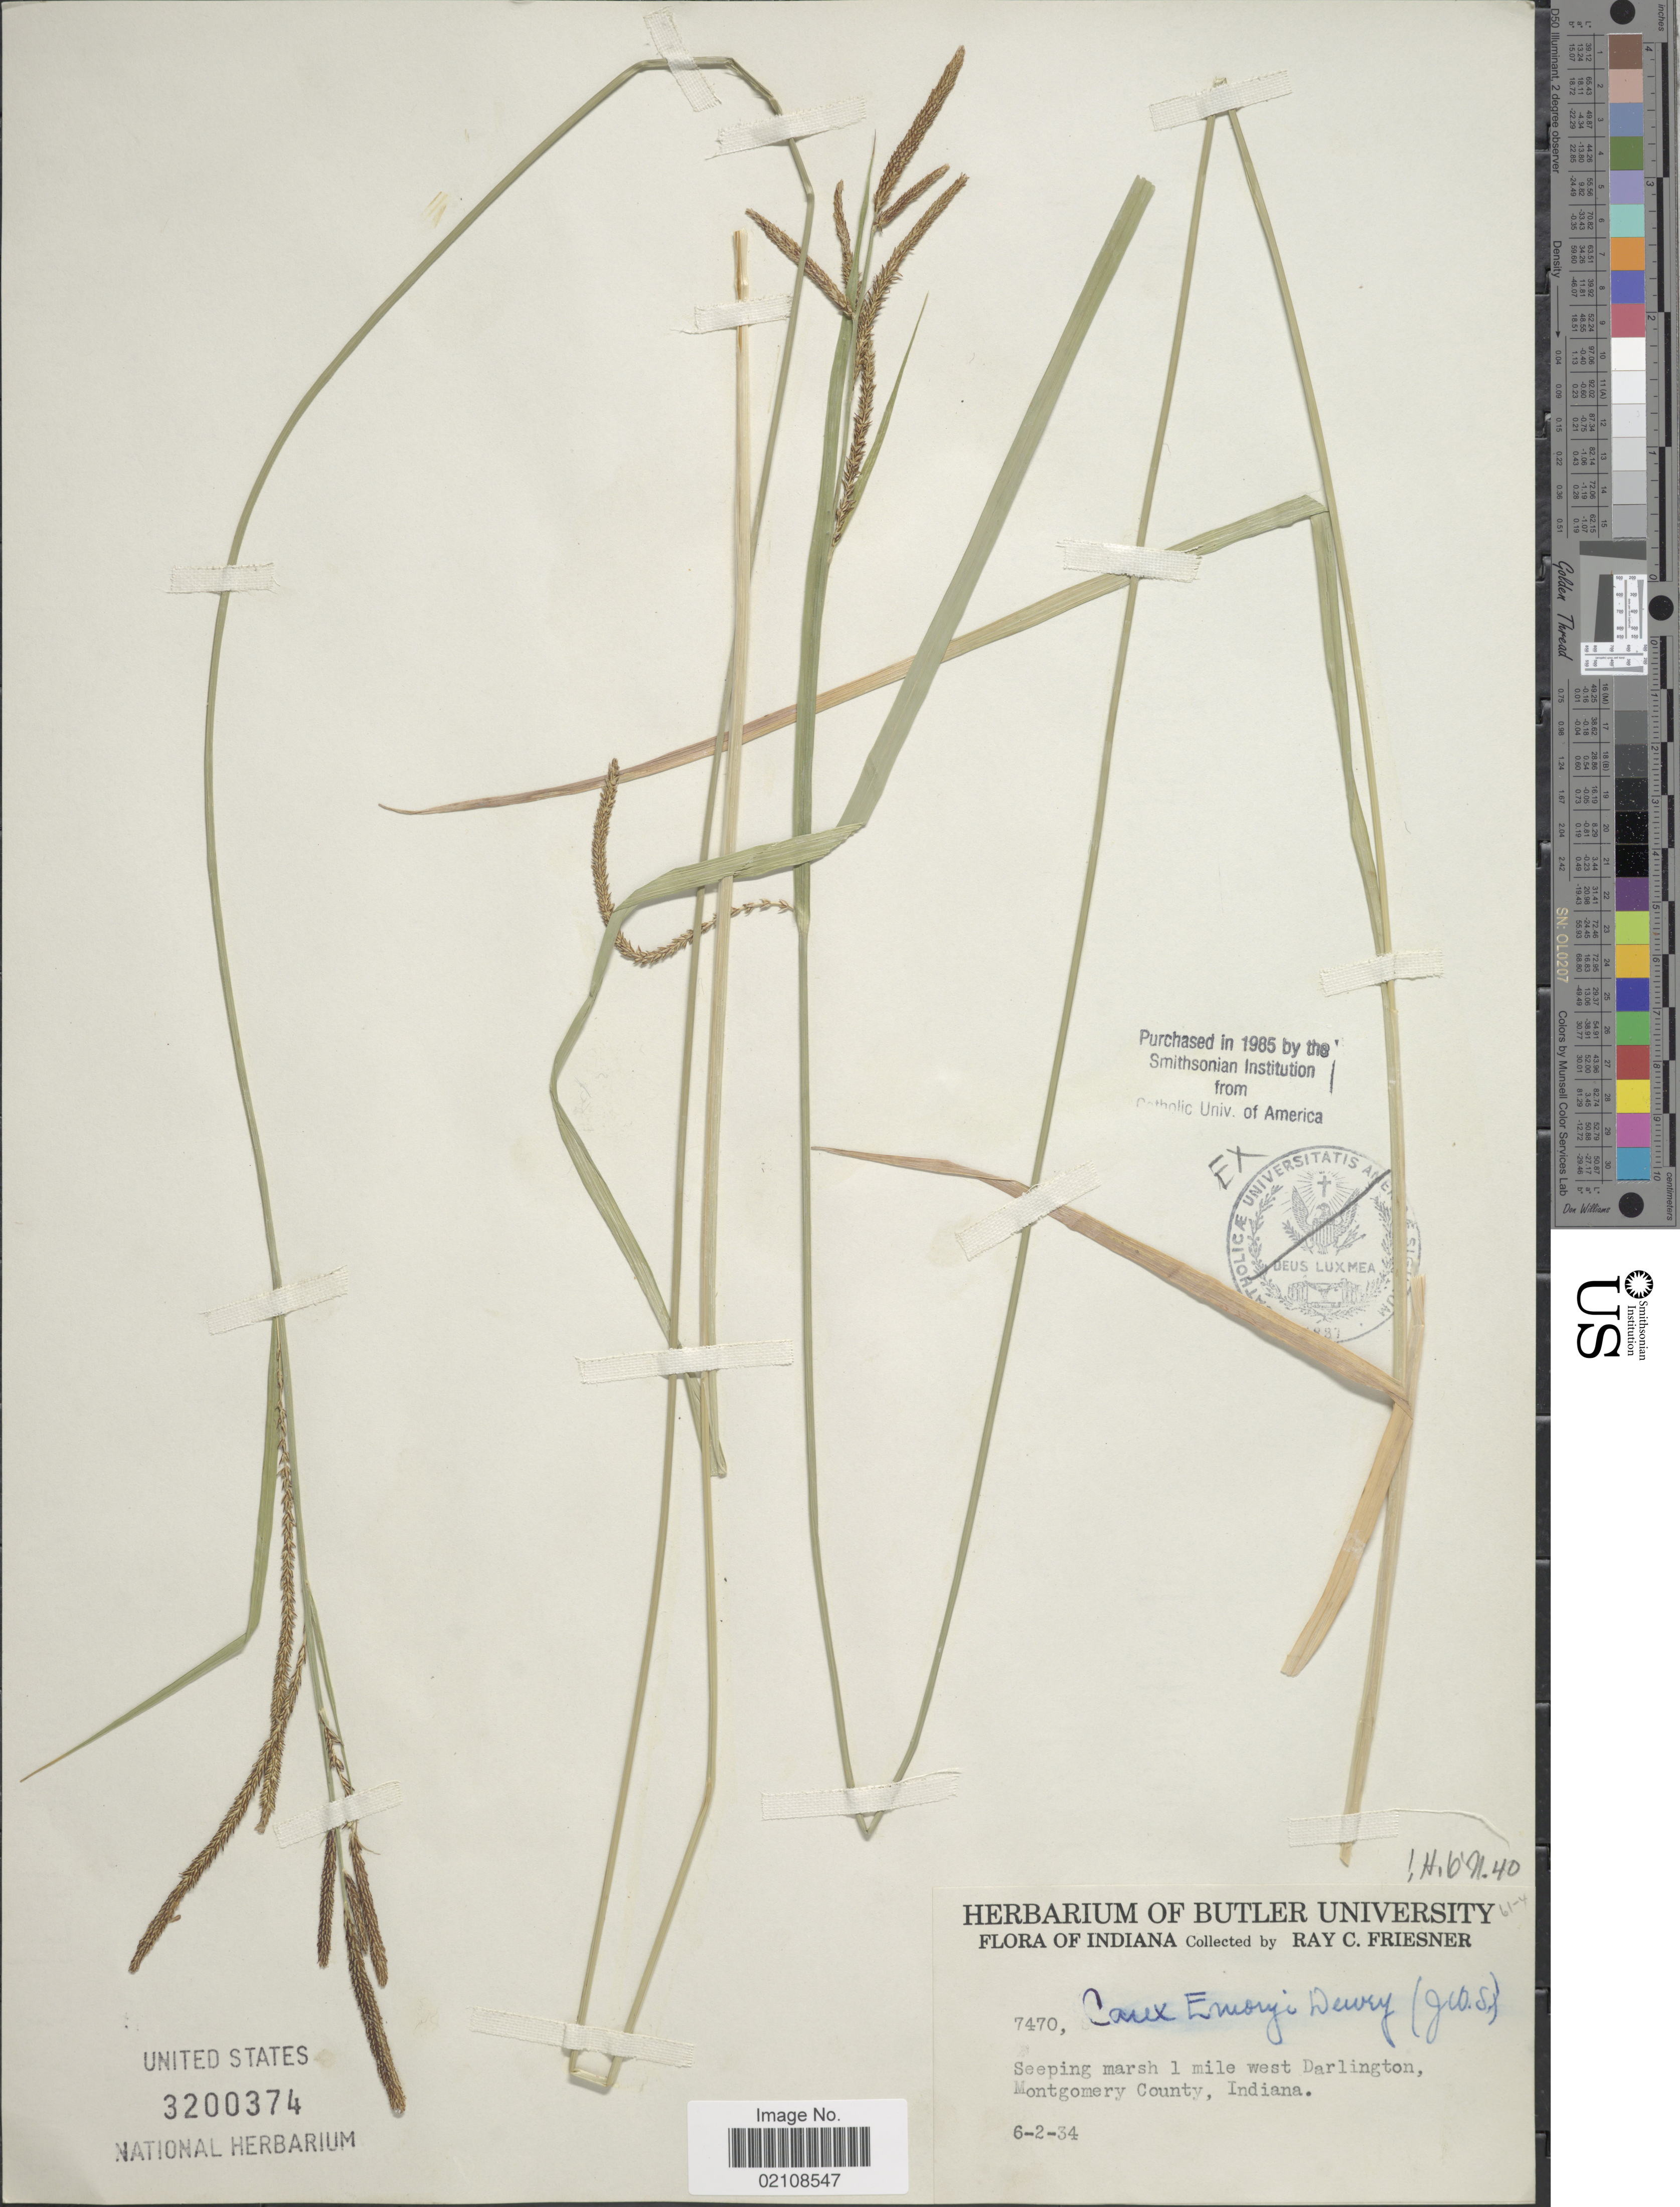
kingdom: Plantae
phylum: Tracheophyta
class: Liliopsida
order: Poales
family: Cyperaceae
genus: Carex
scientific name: Carex emoryi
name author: Dewey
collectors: R. Friesner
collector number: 7470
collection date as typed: Transcribed d/m/y: 2/6/34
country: United States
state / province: Indiana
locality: Seeping marsh 1 mile west Darlington, Montgomery County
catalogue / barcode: US 3200374